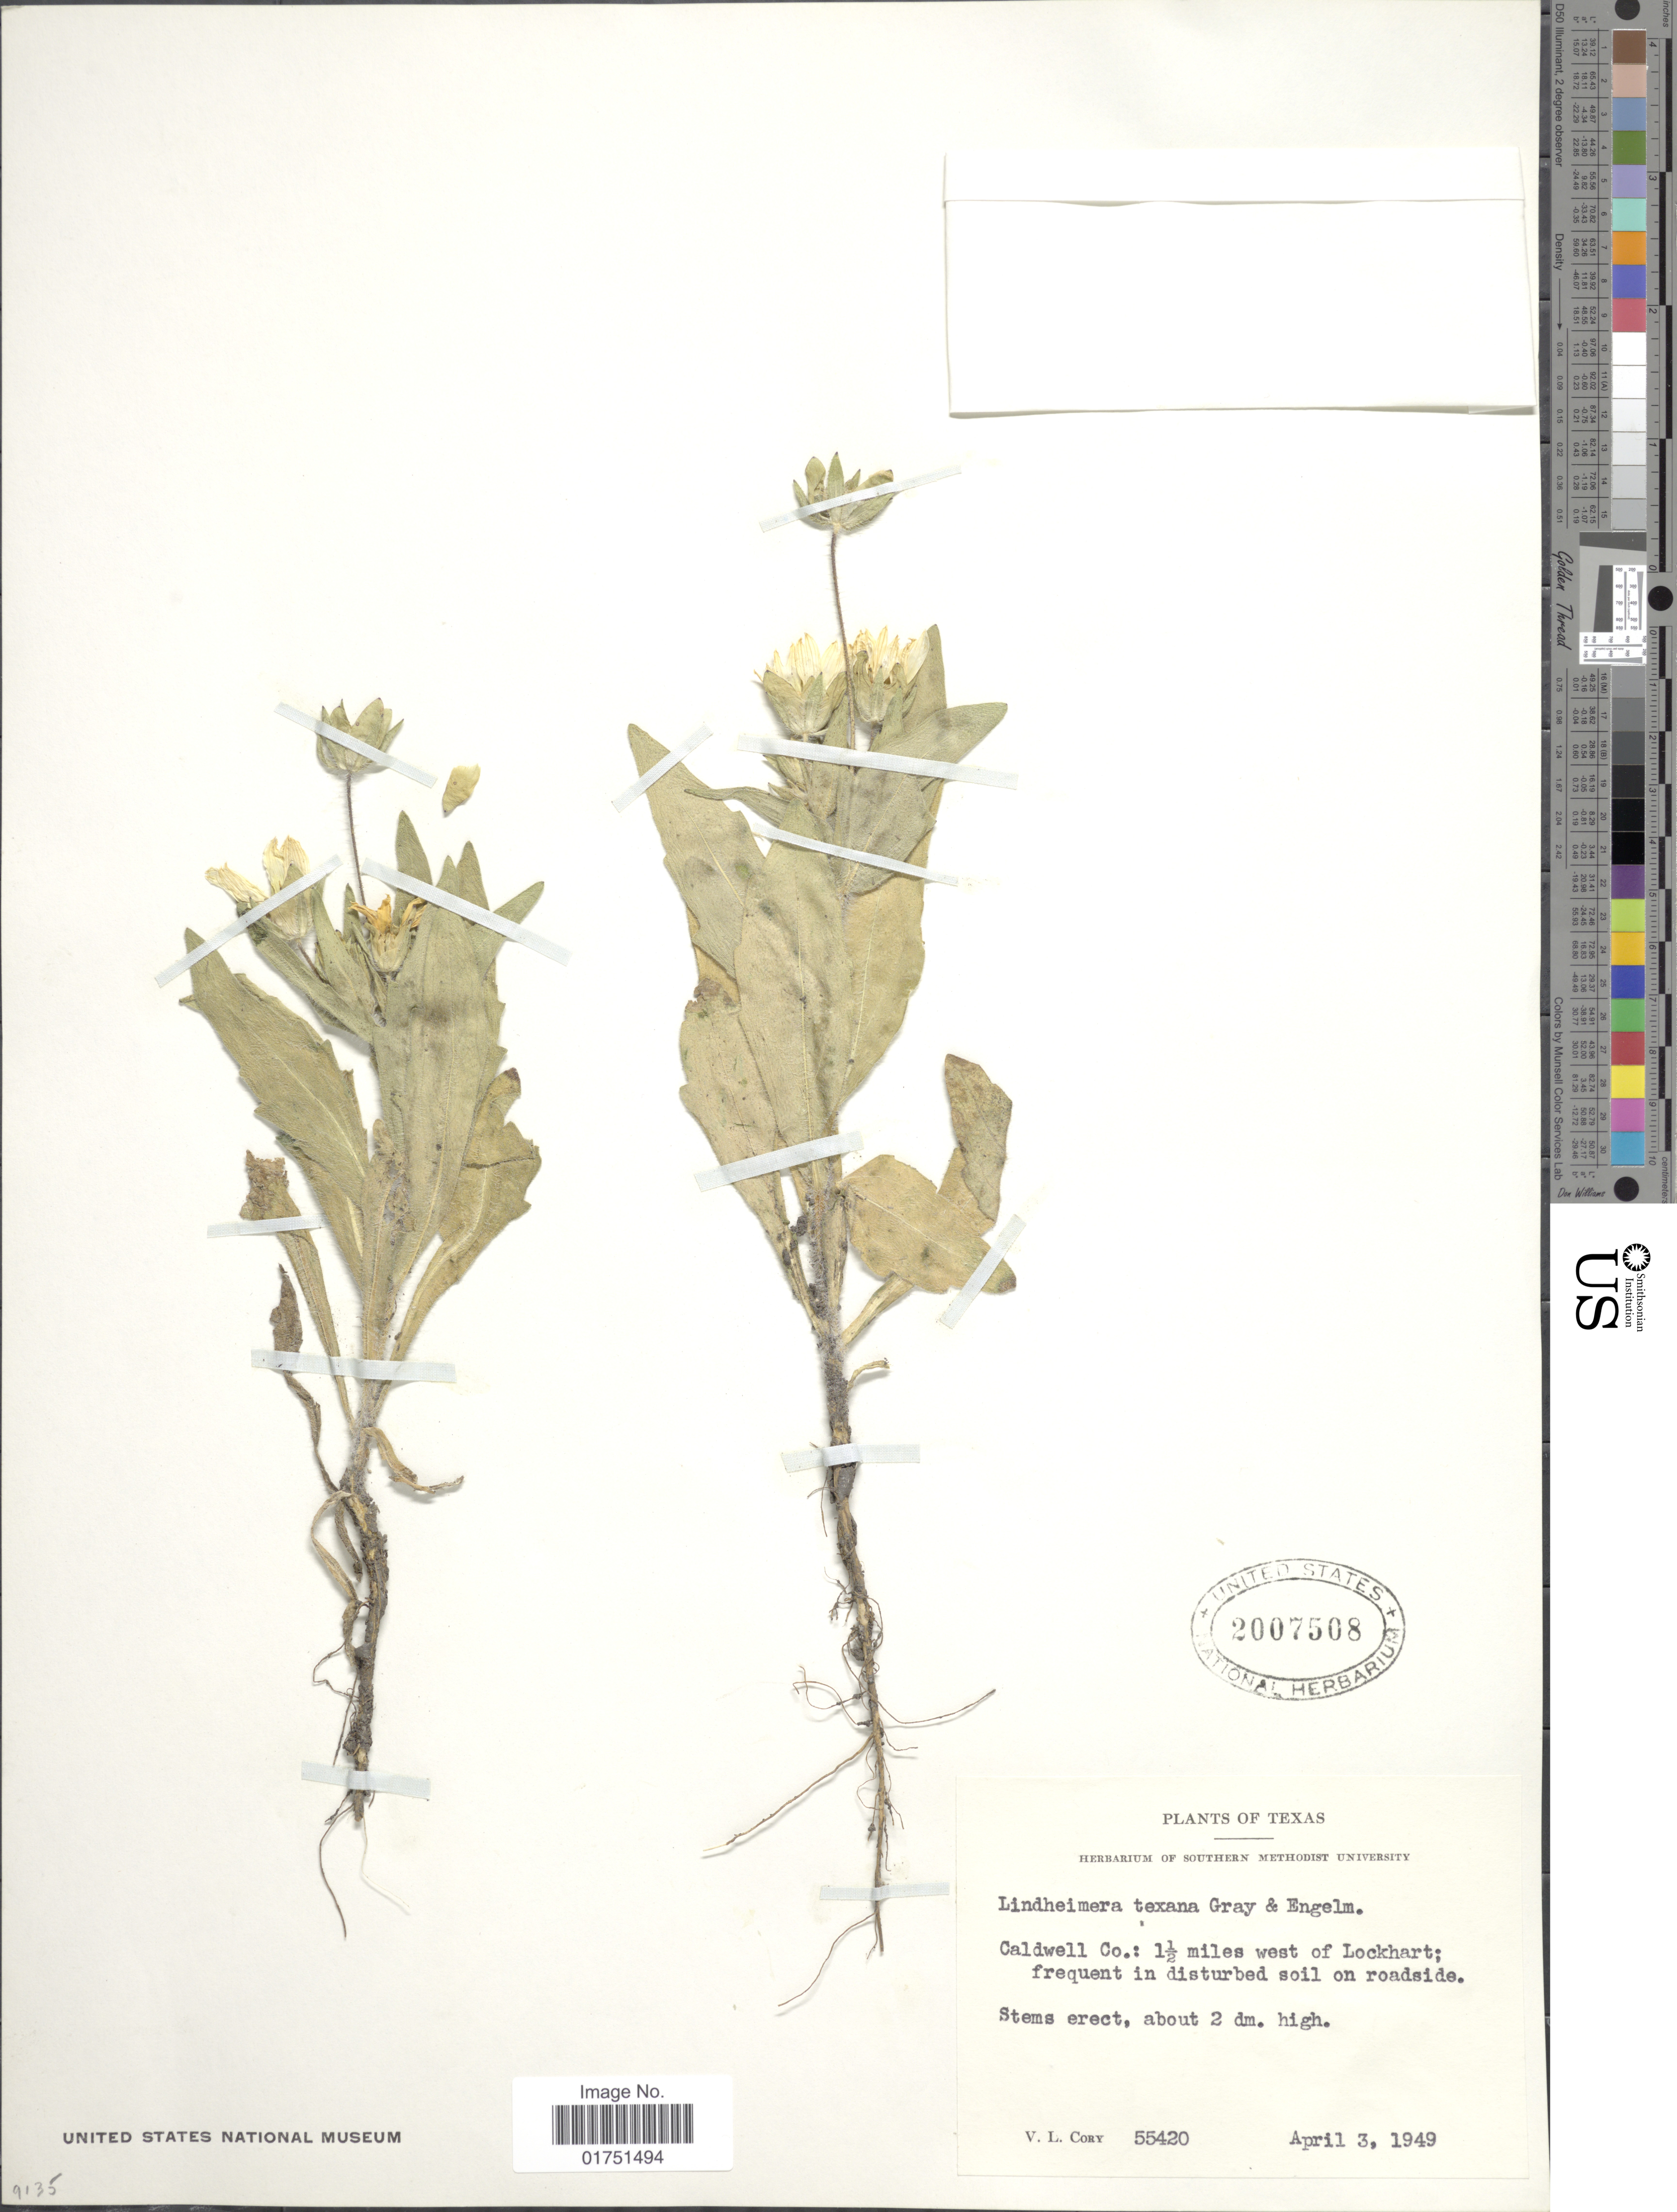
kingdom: Plantae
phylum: Tracheophyta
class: Magnoliopsida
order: Asterales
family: Asteraceae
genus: Lindheimera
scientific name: Lindheimera texana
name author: A. Gray & Engelm. in A. Gray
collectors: V. Cory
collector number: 55420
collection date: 1949-04-03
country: United States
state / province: Texas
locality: Caldwell Co.: 1½ miles west of Lockhart; frequent in disturbed soil on roadside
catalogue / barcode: US 2007508